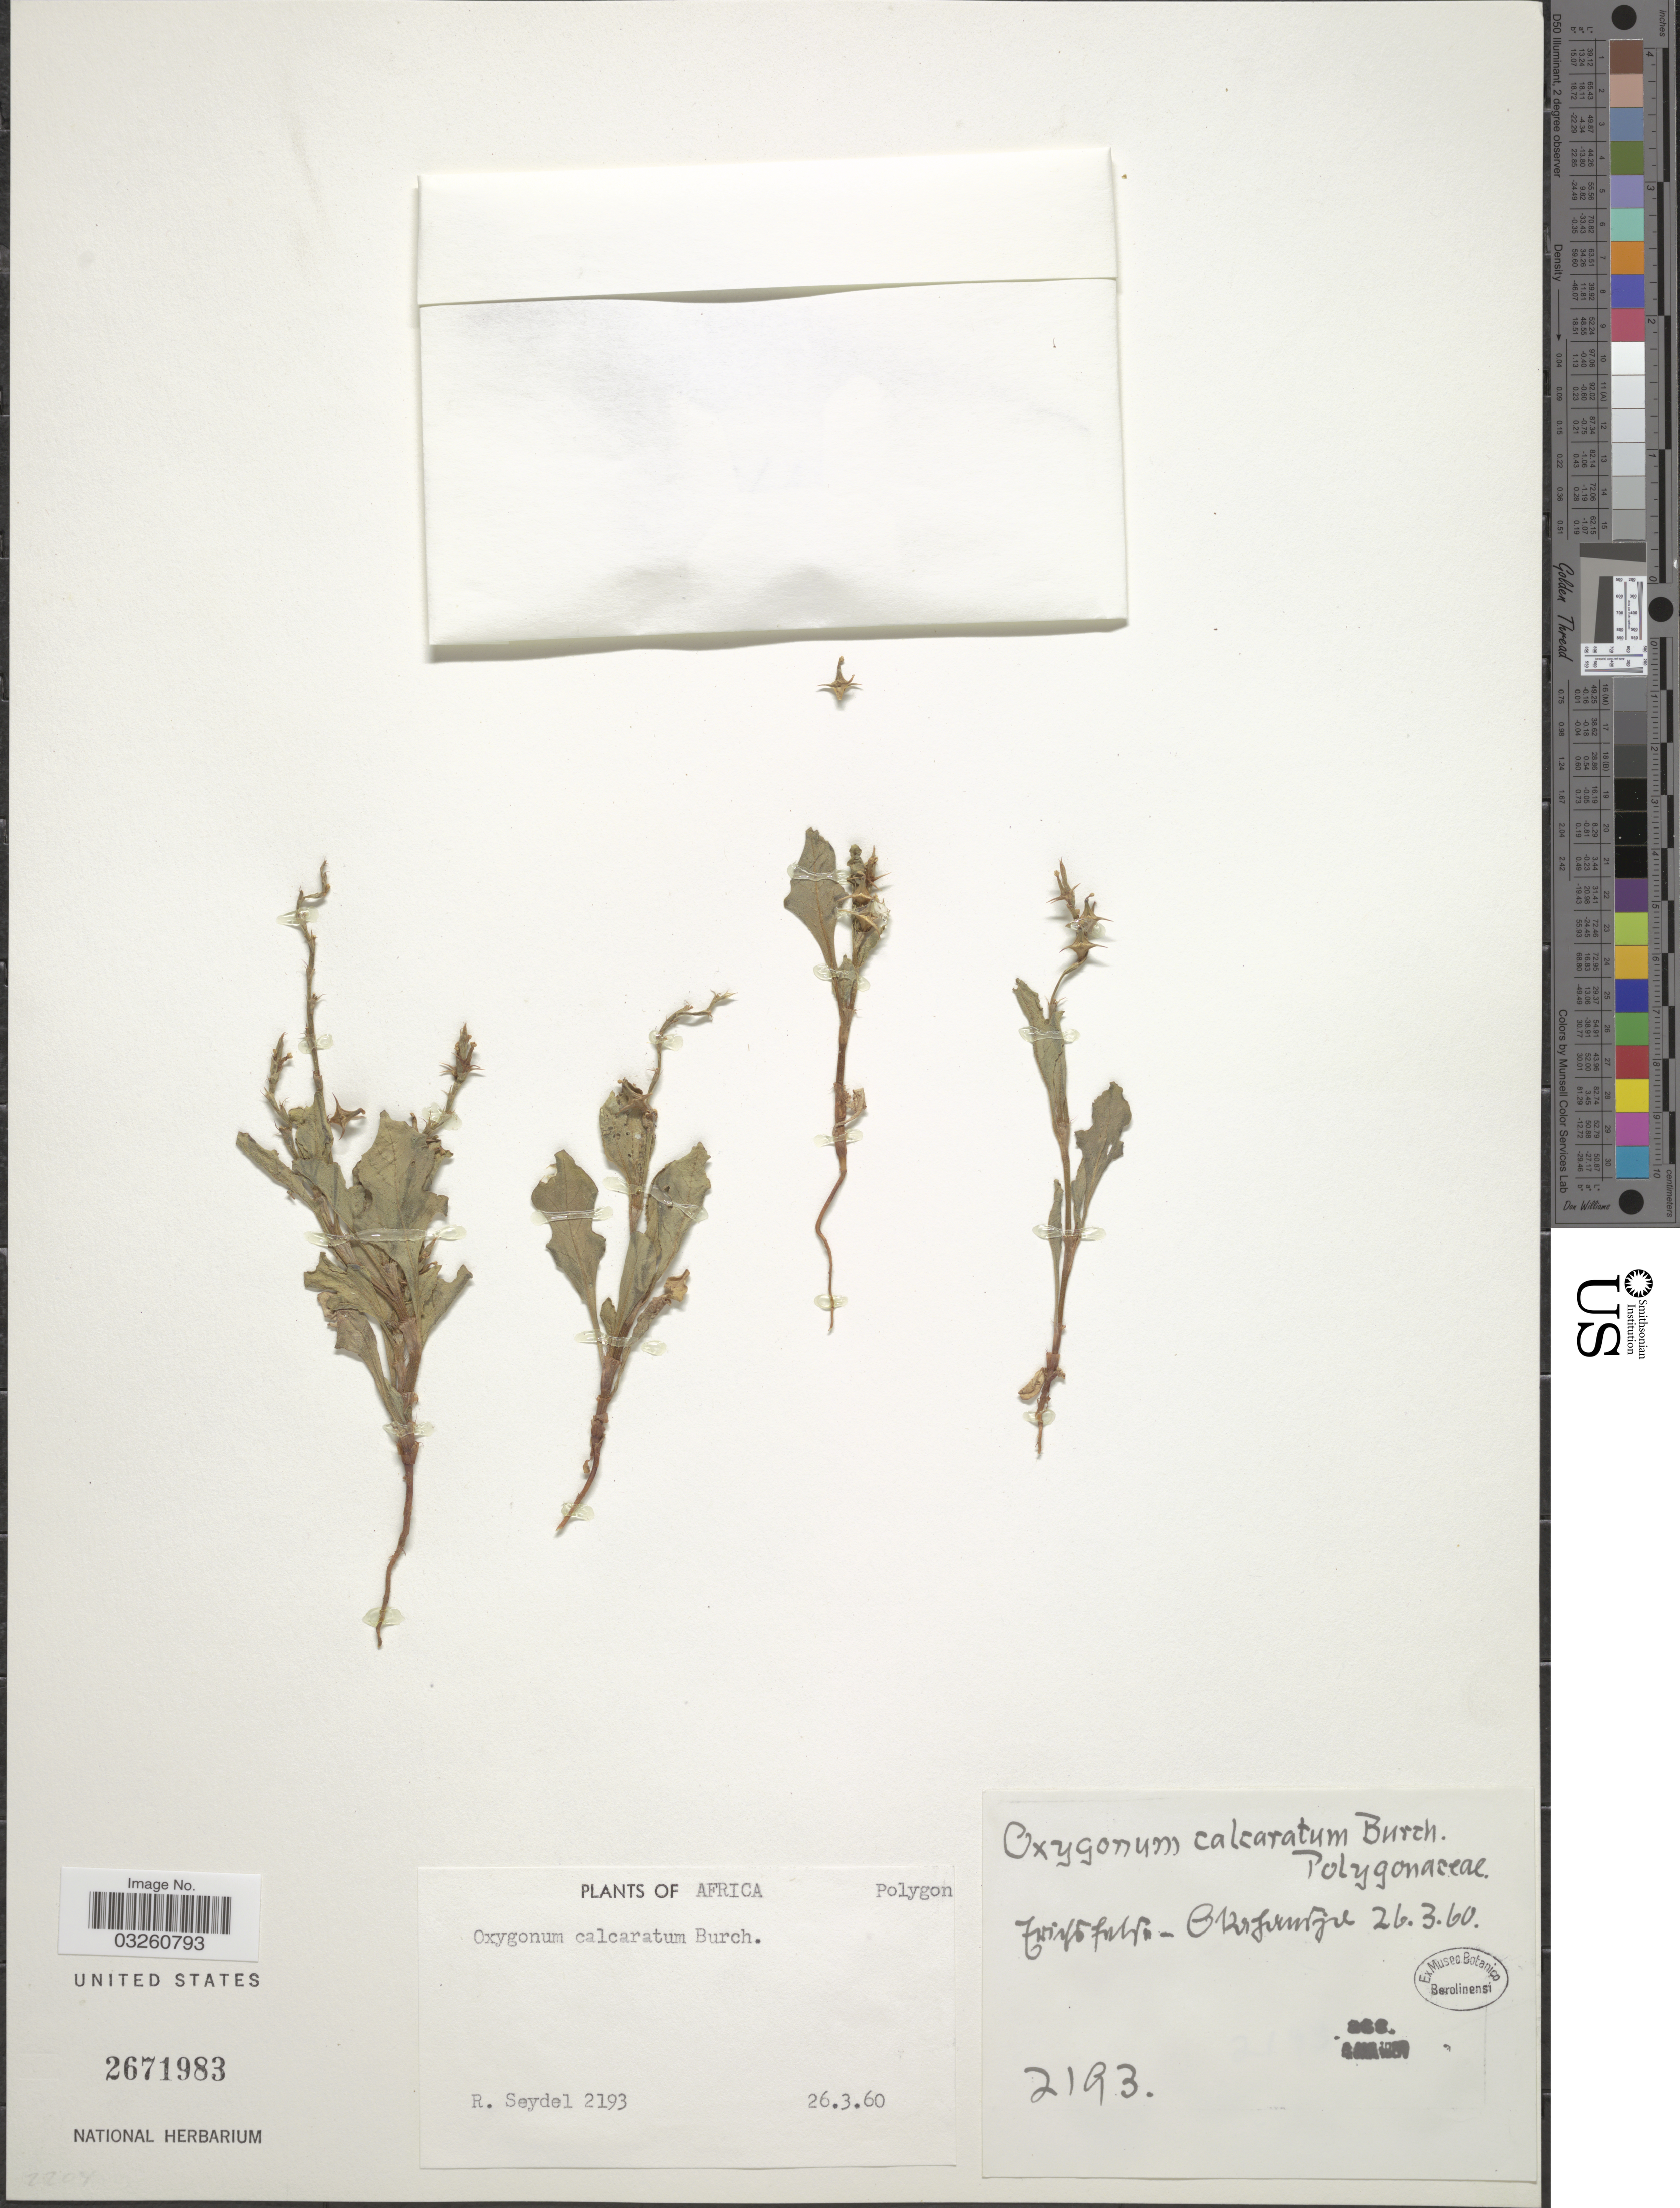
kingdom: Plantae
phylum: Tracheophyta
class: Magnoliopsida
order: Caryophyllales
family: Polygonaceae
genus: Oxygonum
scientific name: Oxygonum calcaratum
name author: Meisn.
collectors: R. Seydel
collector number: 2193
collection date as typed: Transcribed d/m/y: 26/3/60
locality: Africa. . [illegible text].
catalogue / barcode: US 2671983